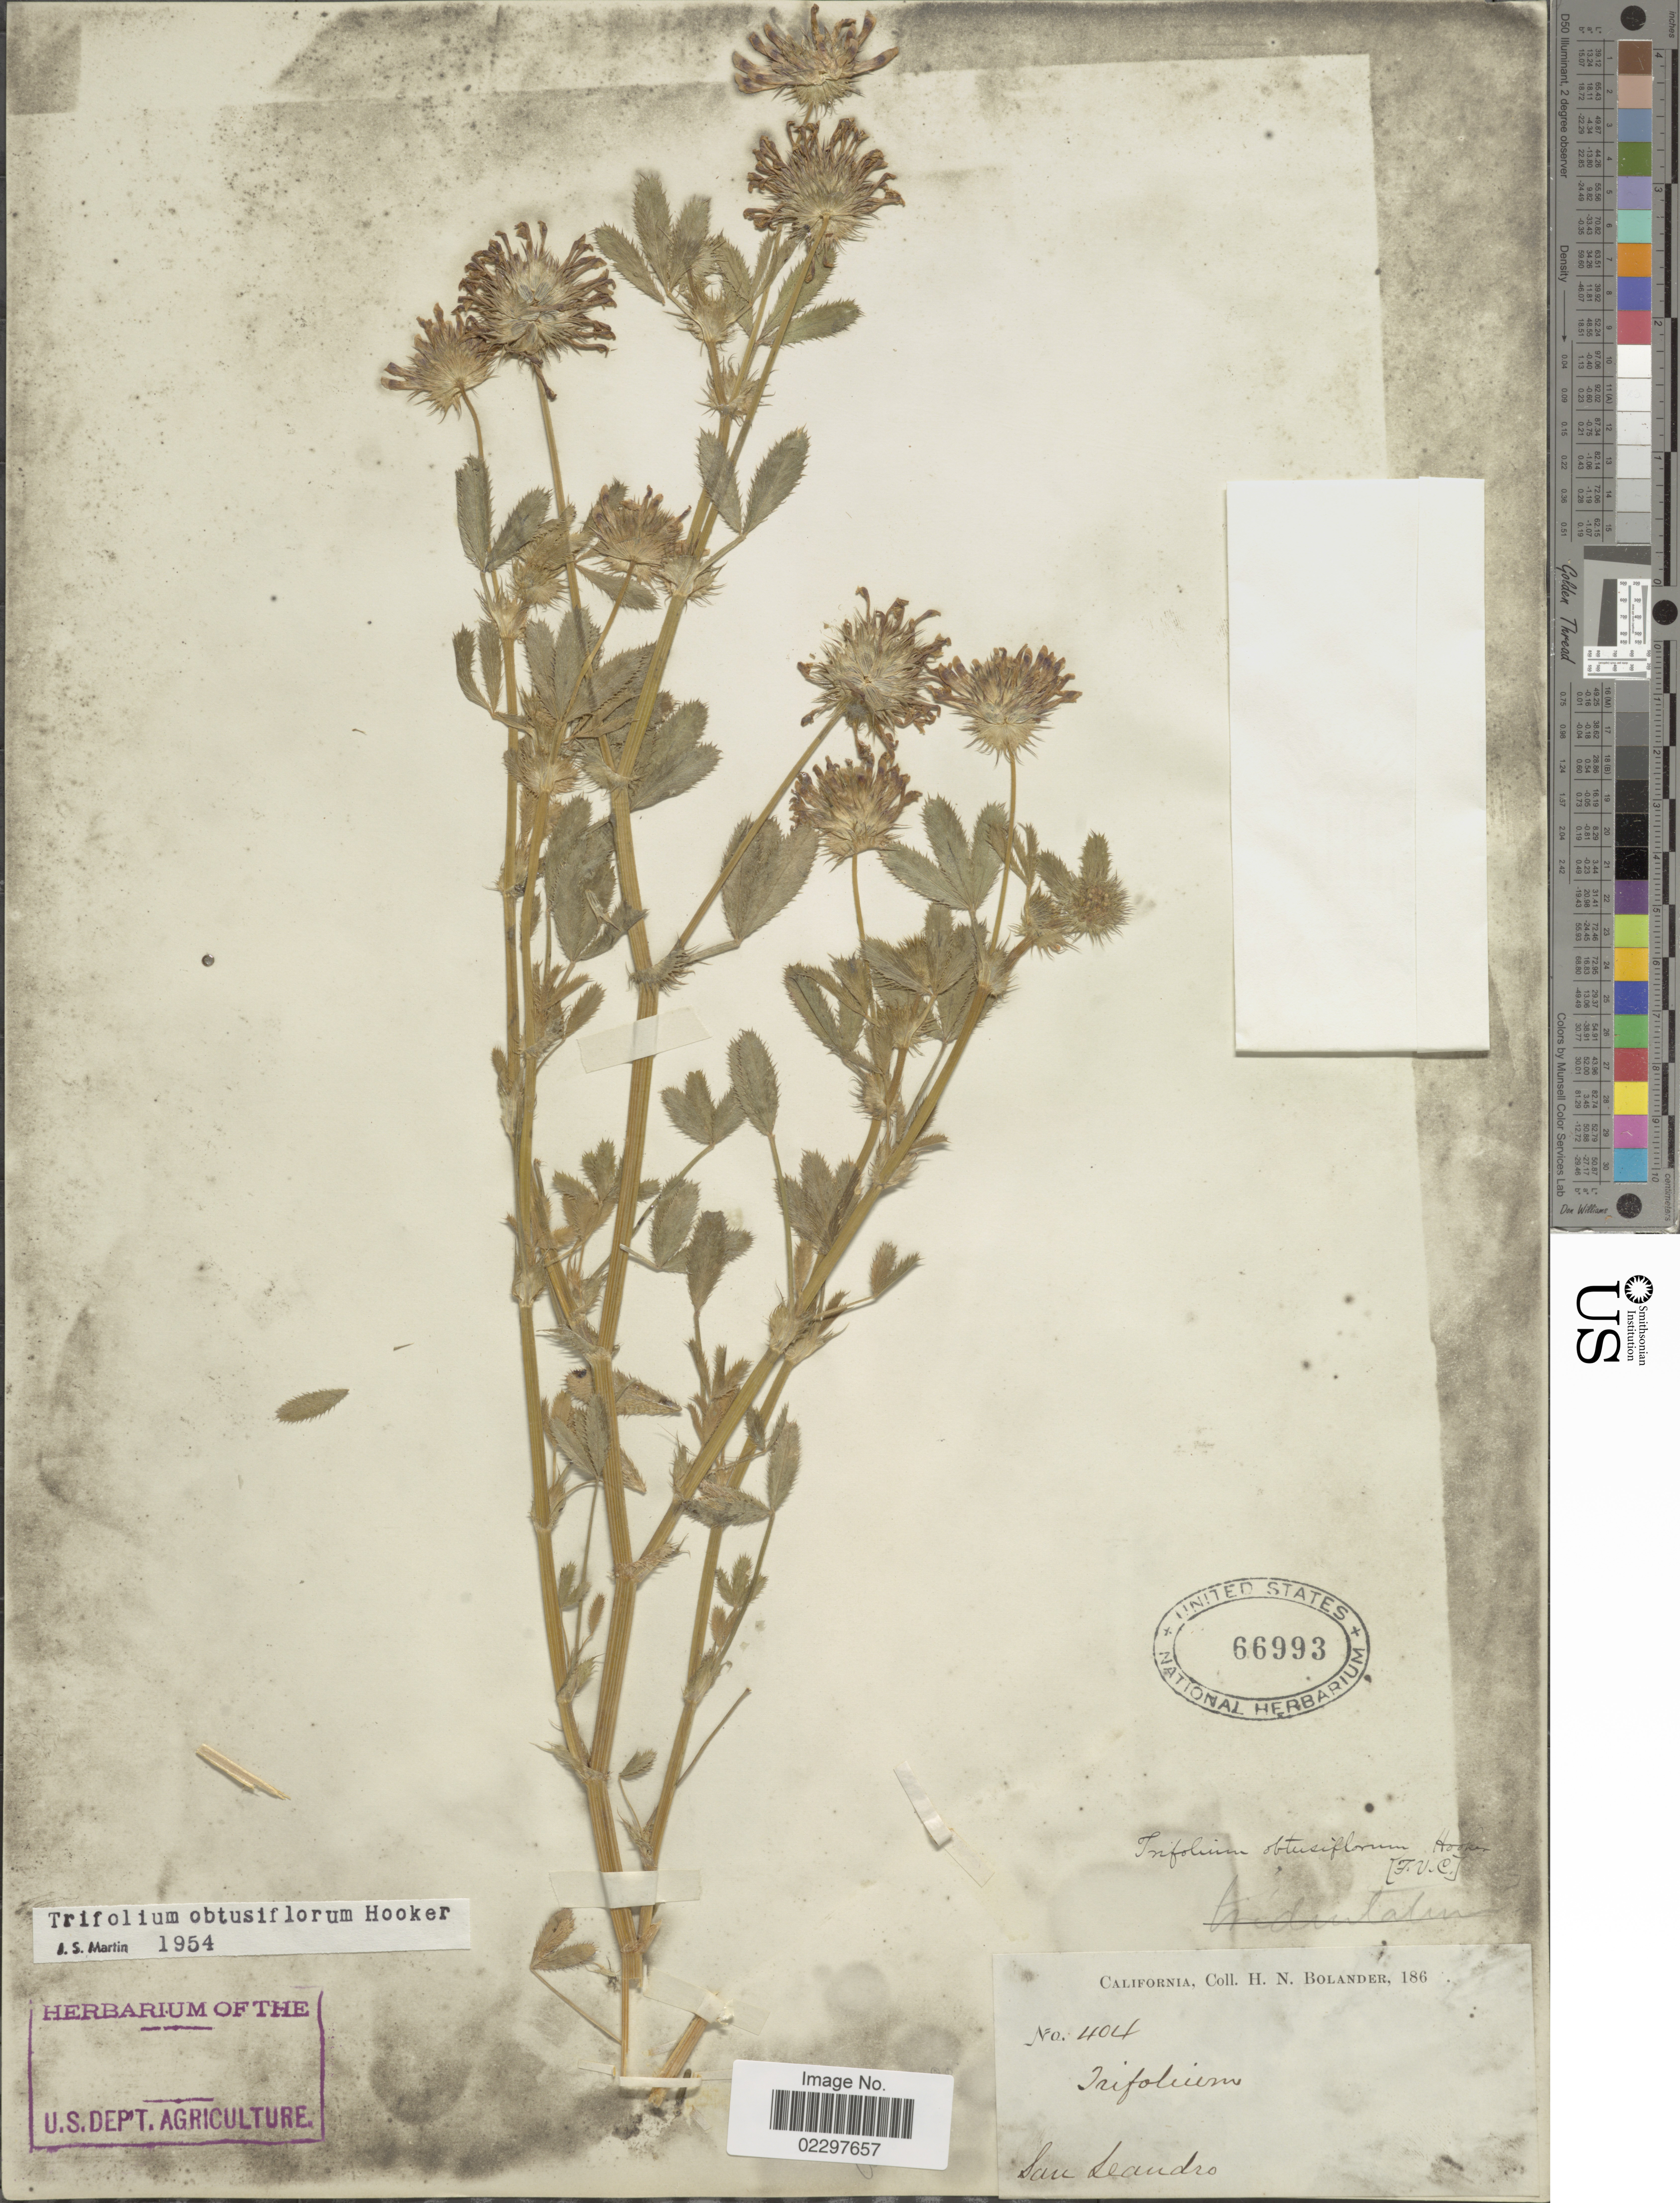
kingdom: Plantae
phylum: Tracheophyta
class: Magnoliopsida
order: Fabales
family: Fabaceae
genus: Trifolium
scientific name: Trifolium obtusiflorum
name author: Hook.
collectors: H. Bolander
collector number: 404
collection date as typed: Transcribed d/m/y: //186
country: United States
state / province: California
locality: San Leandro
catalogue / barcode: US 66993